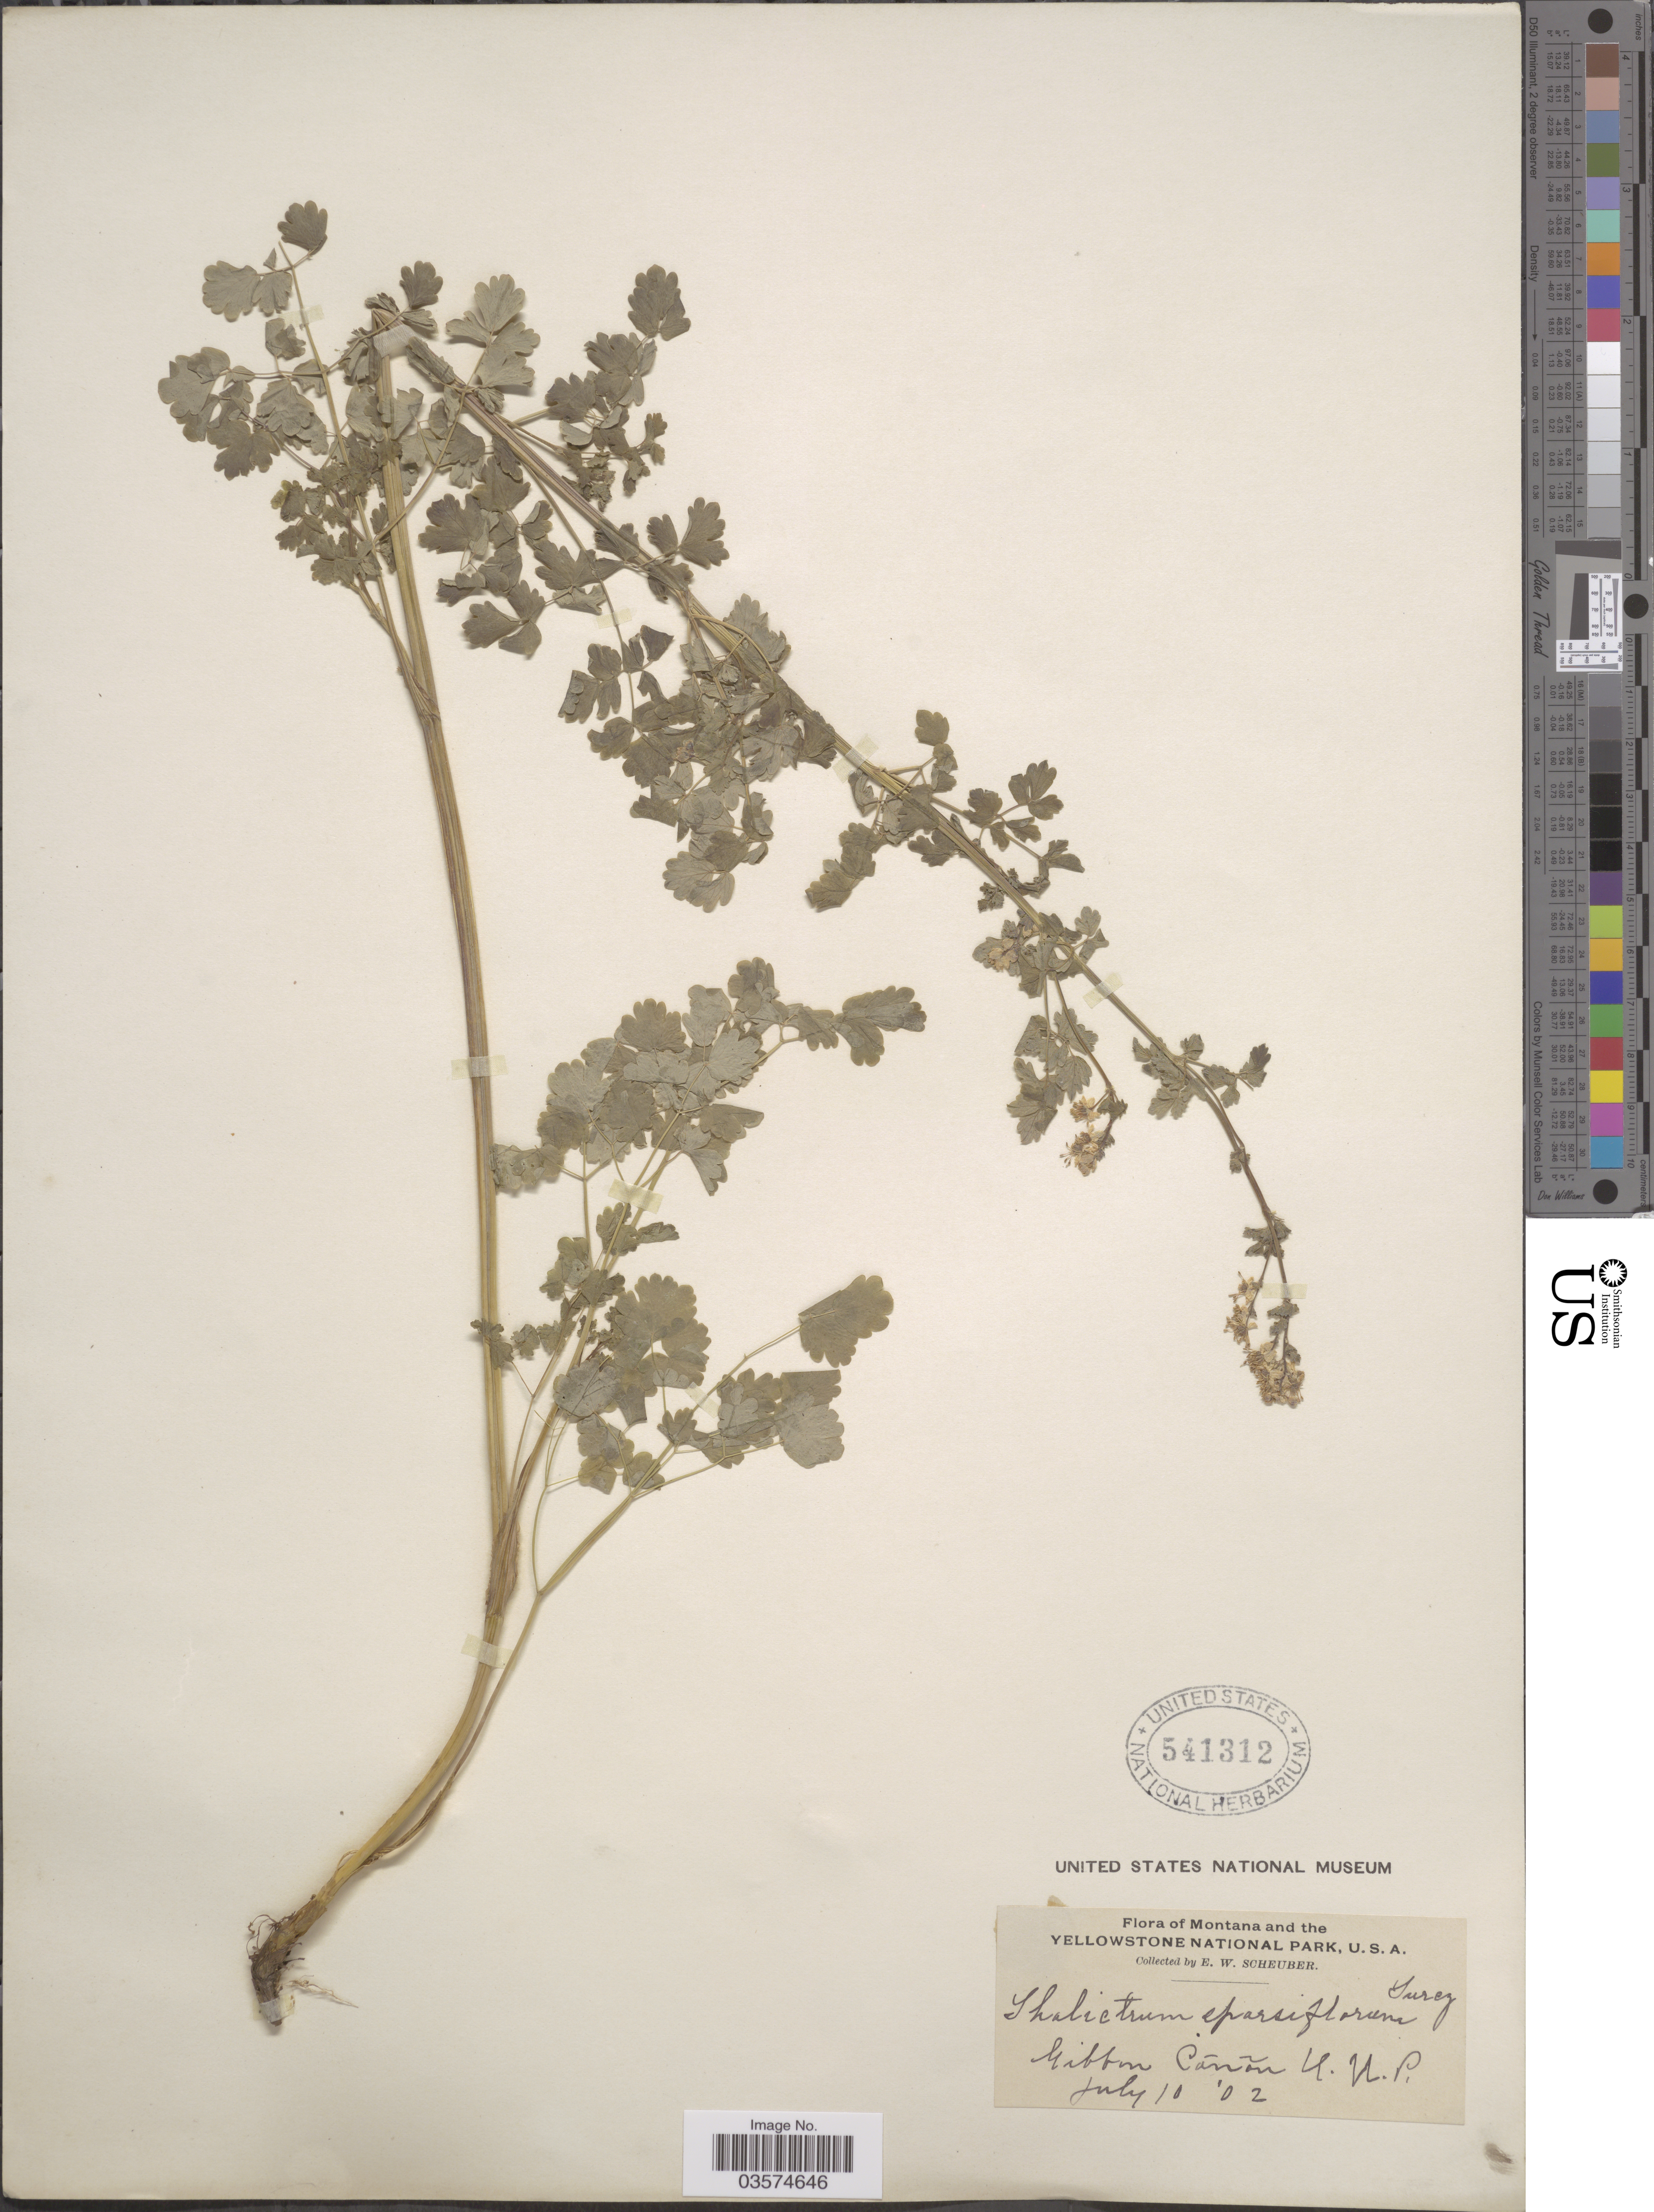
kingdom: Plantae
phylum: Tracheophyta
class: Magnoliopsida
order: Ranunculales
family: Ranunculaceae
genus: Thalictrum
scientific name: Thalictrum sparsiflorum var. saximontanum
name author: B. Boivin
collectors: E. Scheuber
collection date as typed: Transcribed d/m/y: 10/7/2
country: United States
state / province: Wyoming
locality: The Yellowstone National Park. Gibbon Cañon. Y.N.P.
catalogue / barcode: US 541312